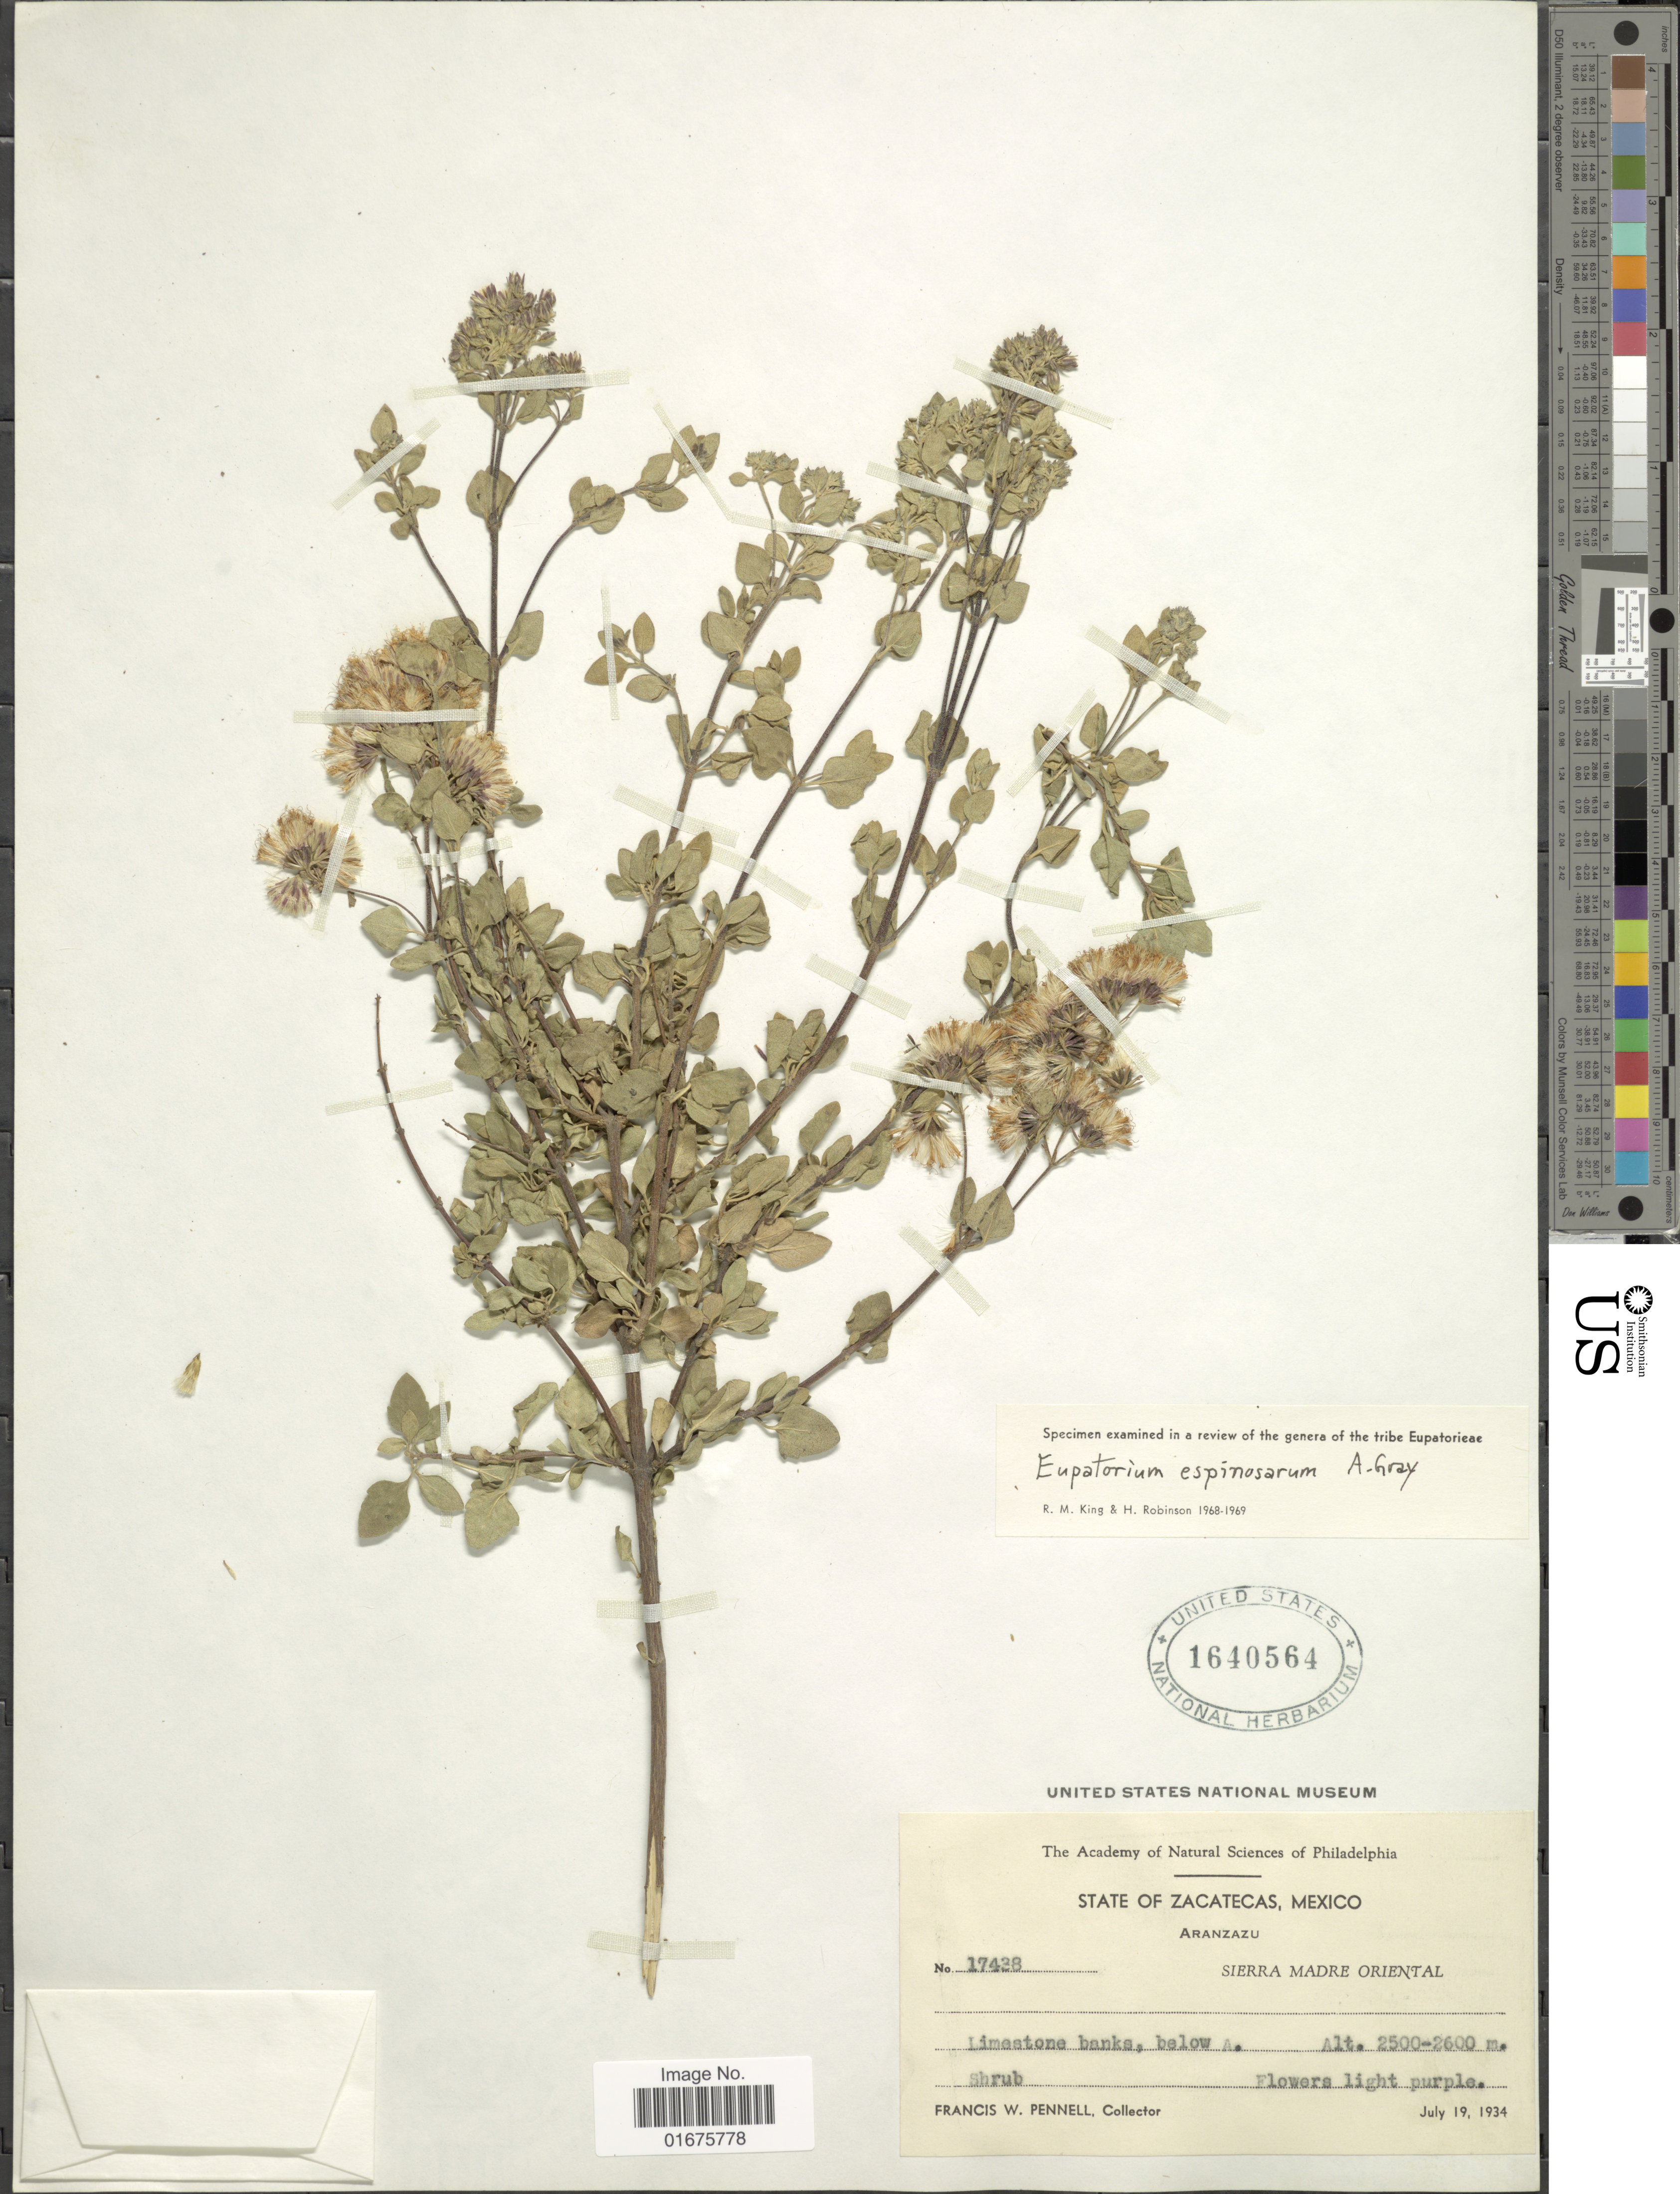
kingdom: Plantae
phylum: Tracheophyta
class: Magnoliopsida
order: Asterales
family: Asteraceae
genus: Ageratina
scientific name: Ageratina espinosarum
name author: (A. Gray) R.M. King & H. Rob.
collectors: F. W. Pennell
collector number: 17438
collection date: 1934-07-19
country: Mexico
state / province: Zacatecas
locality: Aranzazu, Sierra Madre Oriental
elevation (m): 2500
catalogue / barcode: US 1640564